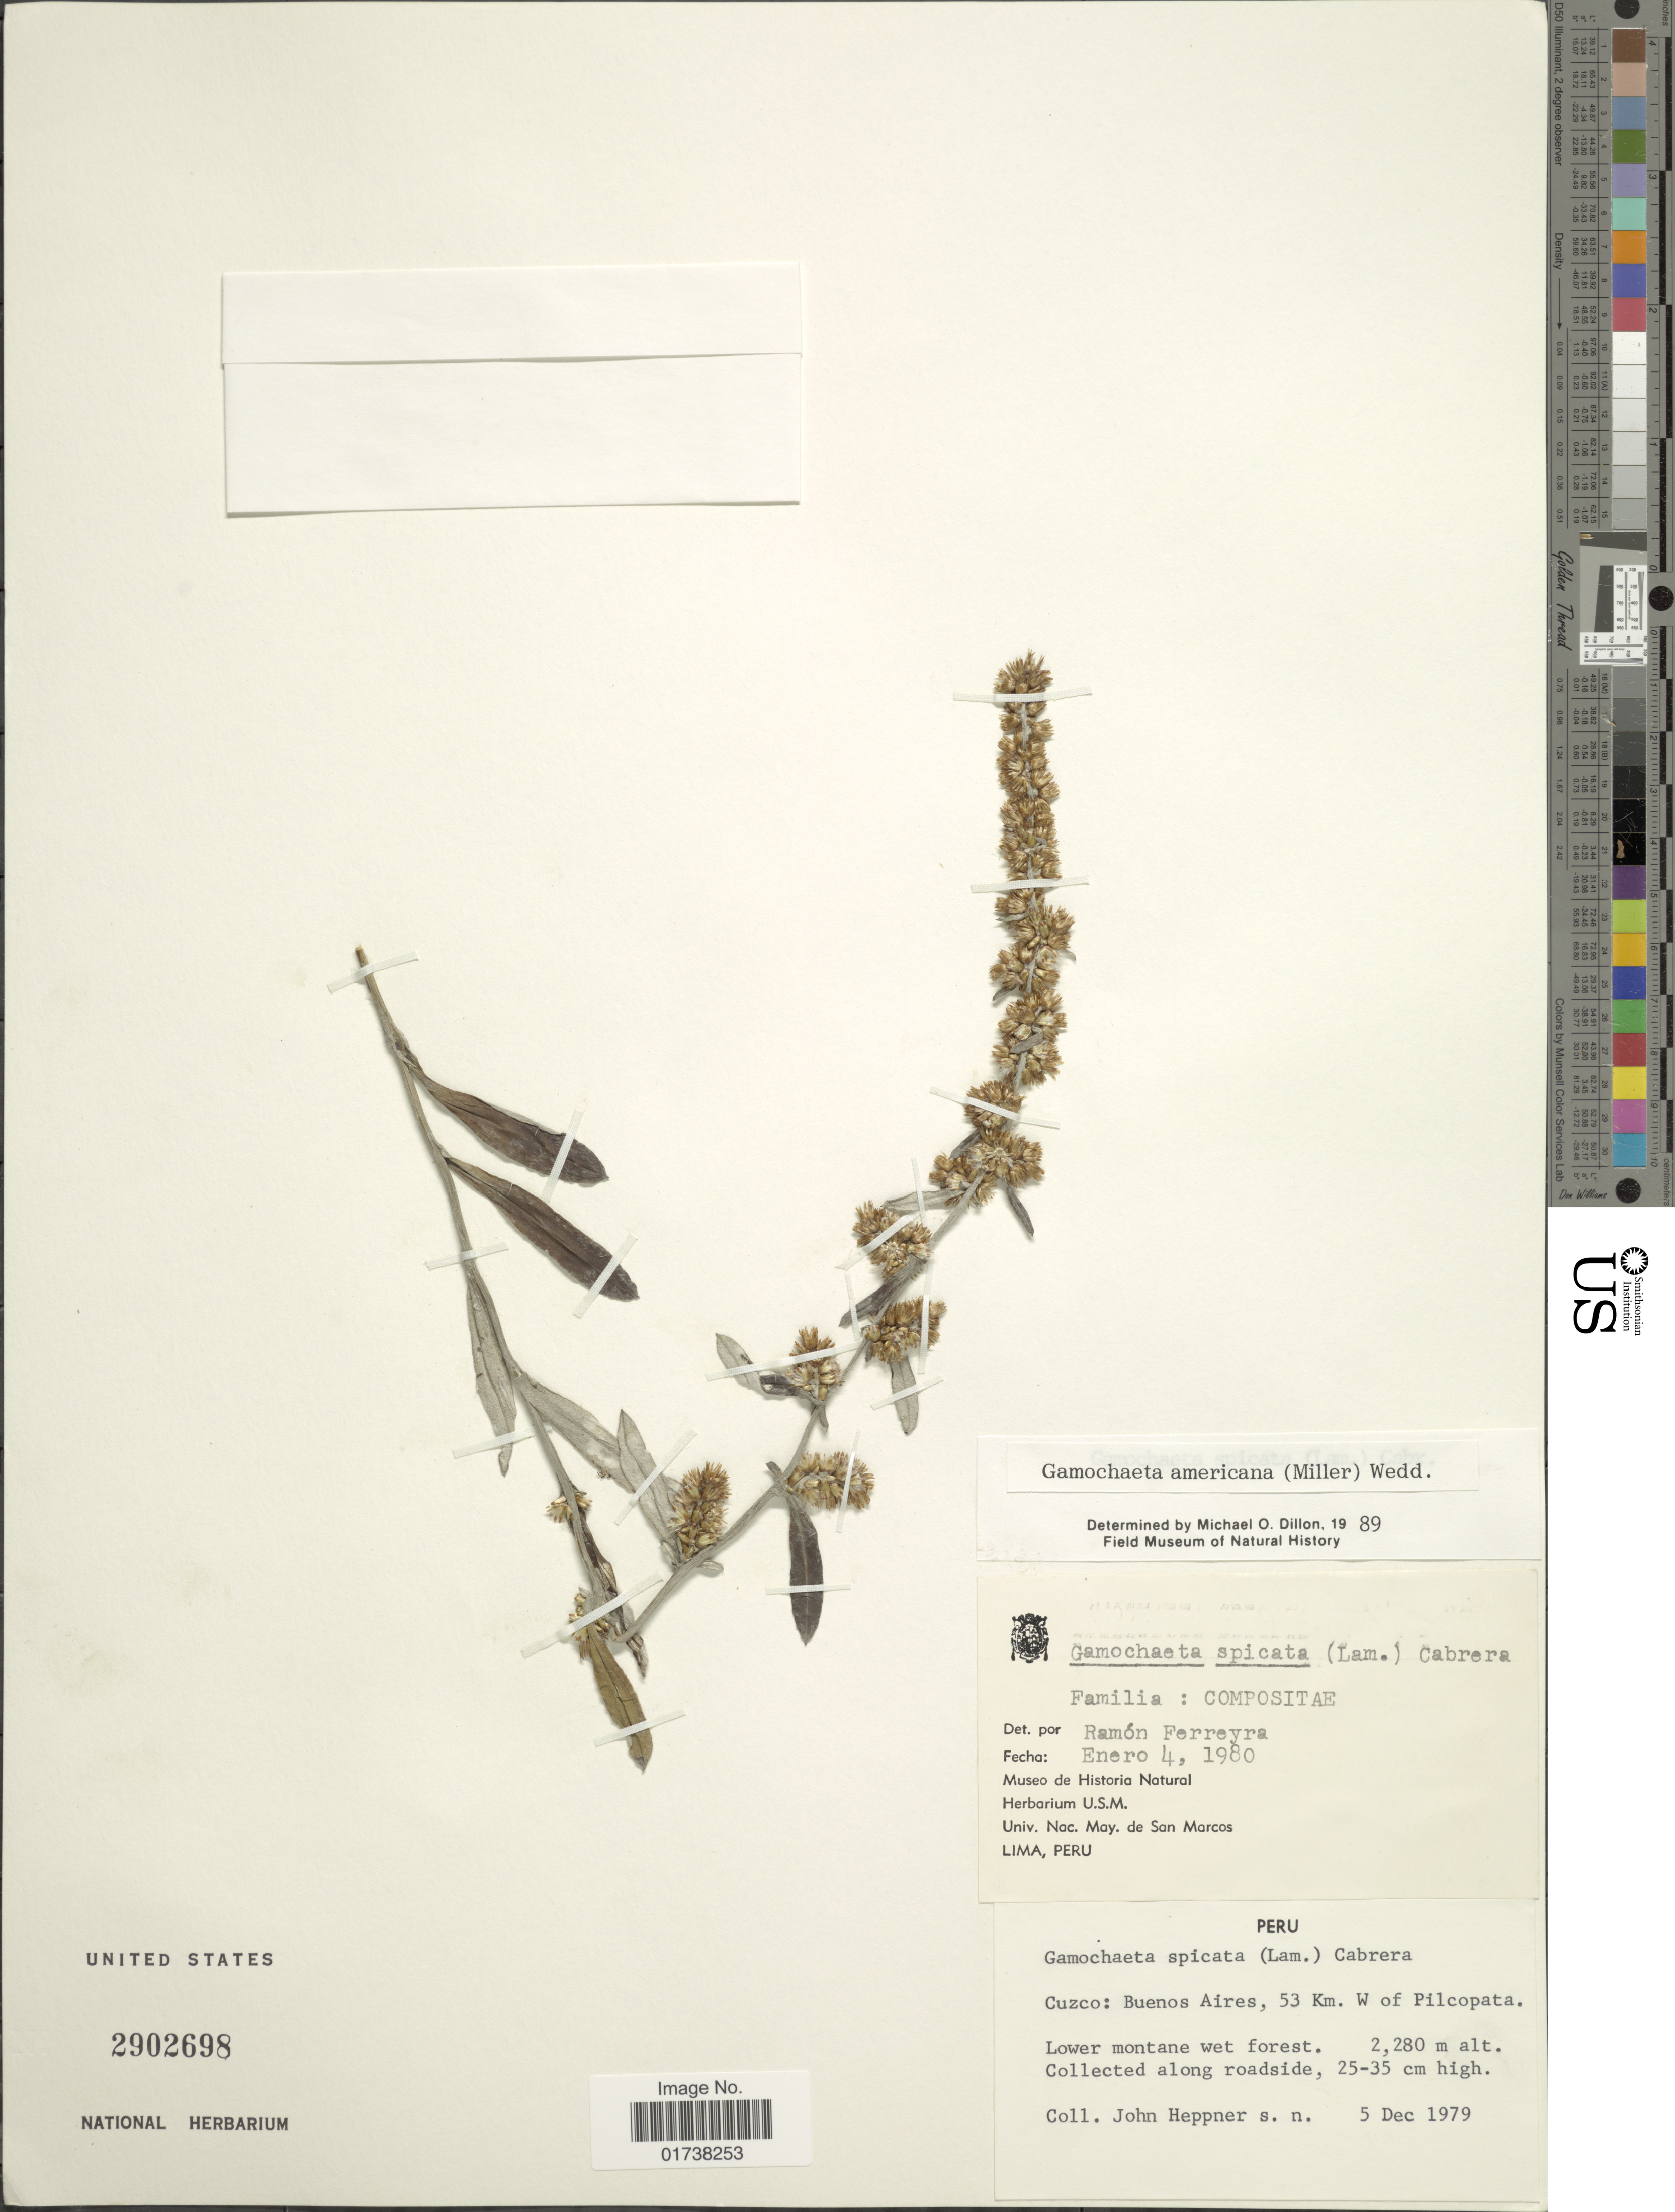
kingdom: Plantae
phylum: Tracheophyta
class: Magnoliopsida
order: Asterales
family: Asteraceae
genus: Gamochaeta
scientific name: Gamochaeta americana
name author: (Mill.) Wedd.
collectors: J. Heppner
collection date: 1979-12-05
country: Peru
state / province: Cusco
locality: Buenos Aires, 53 Km. W of Pilcopata, along roadside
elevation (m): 2280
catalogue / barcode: US 2902698